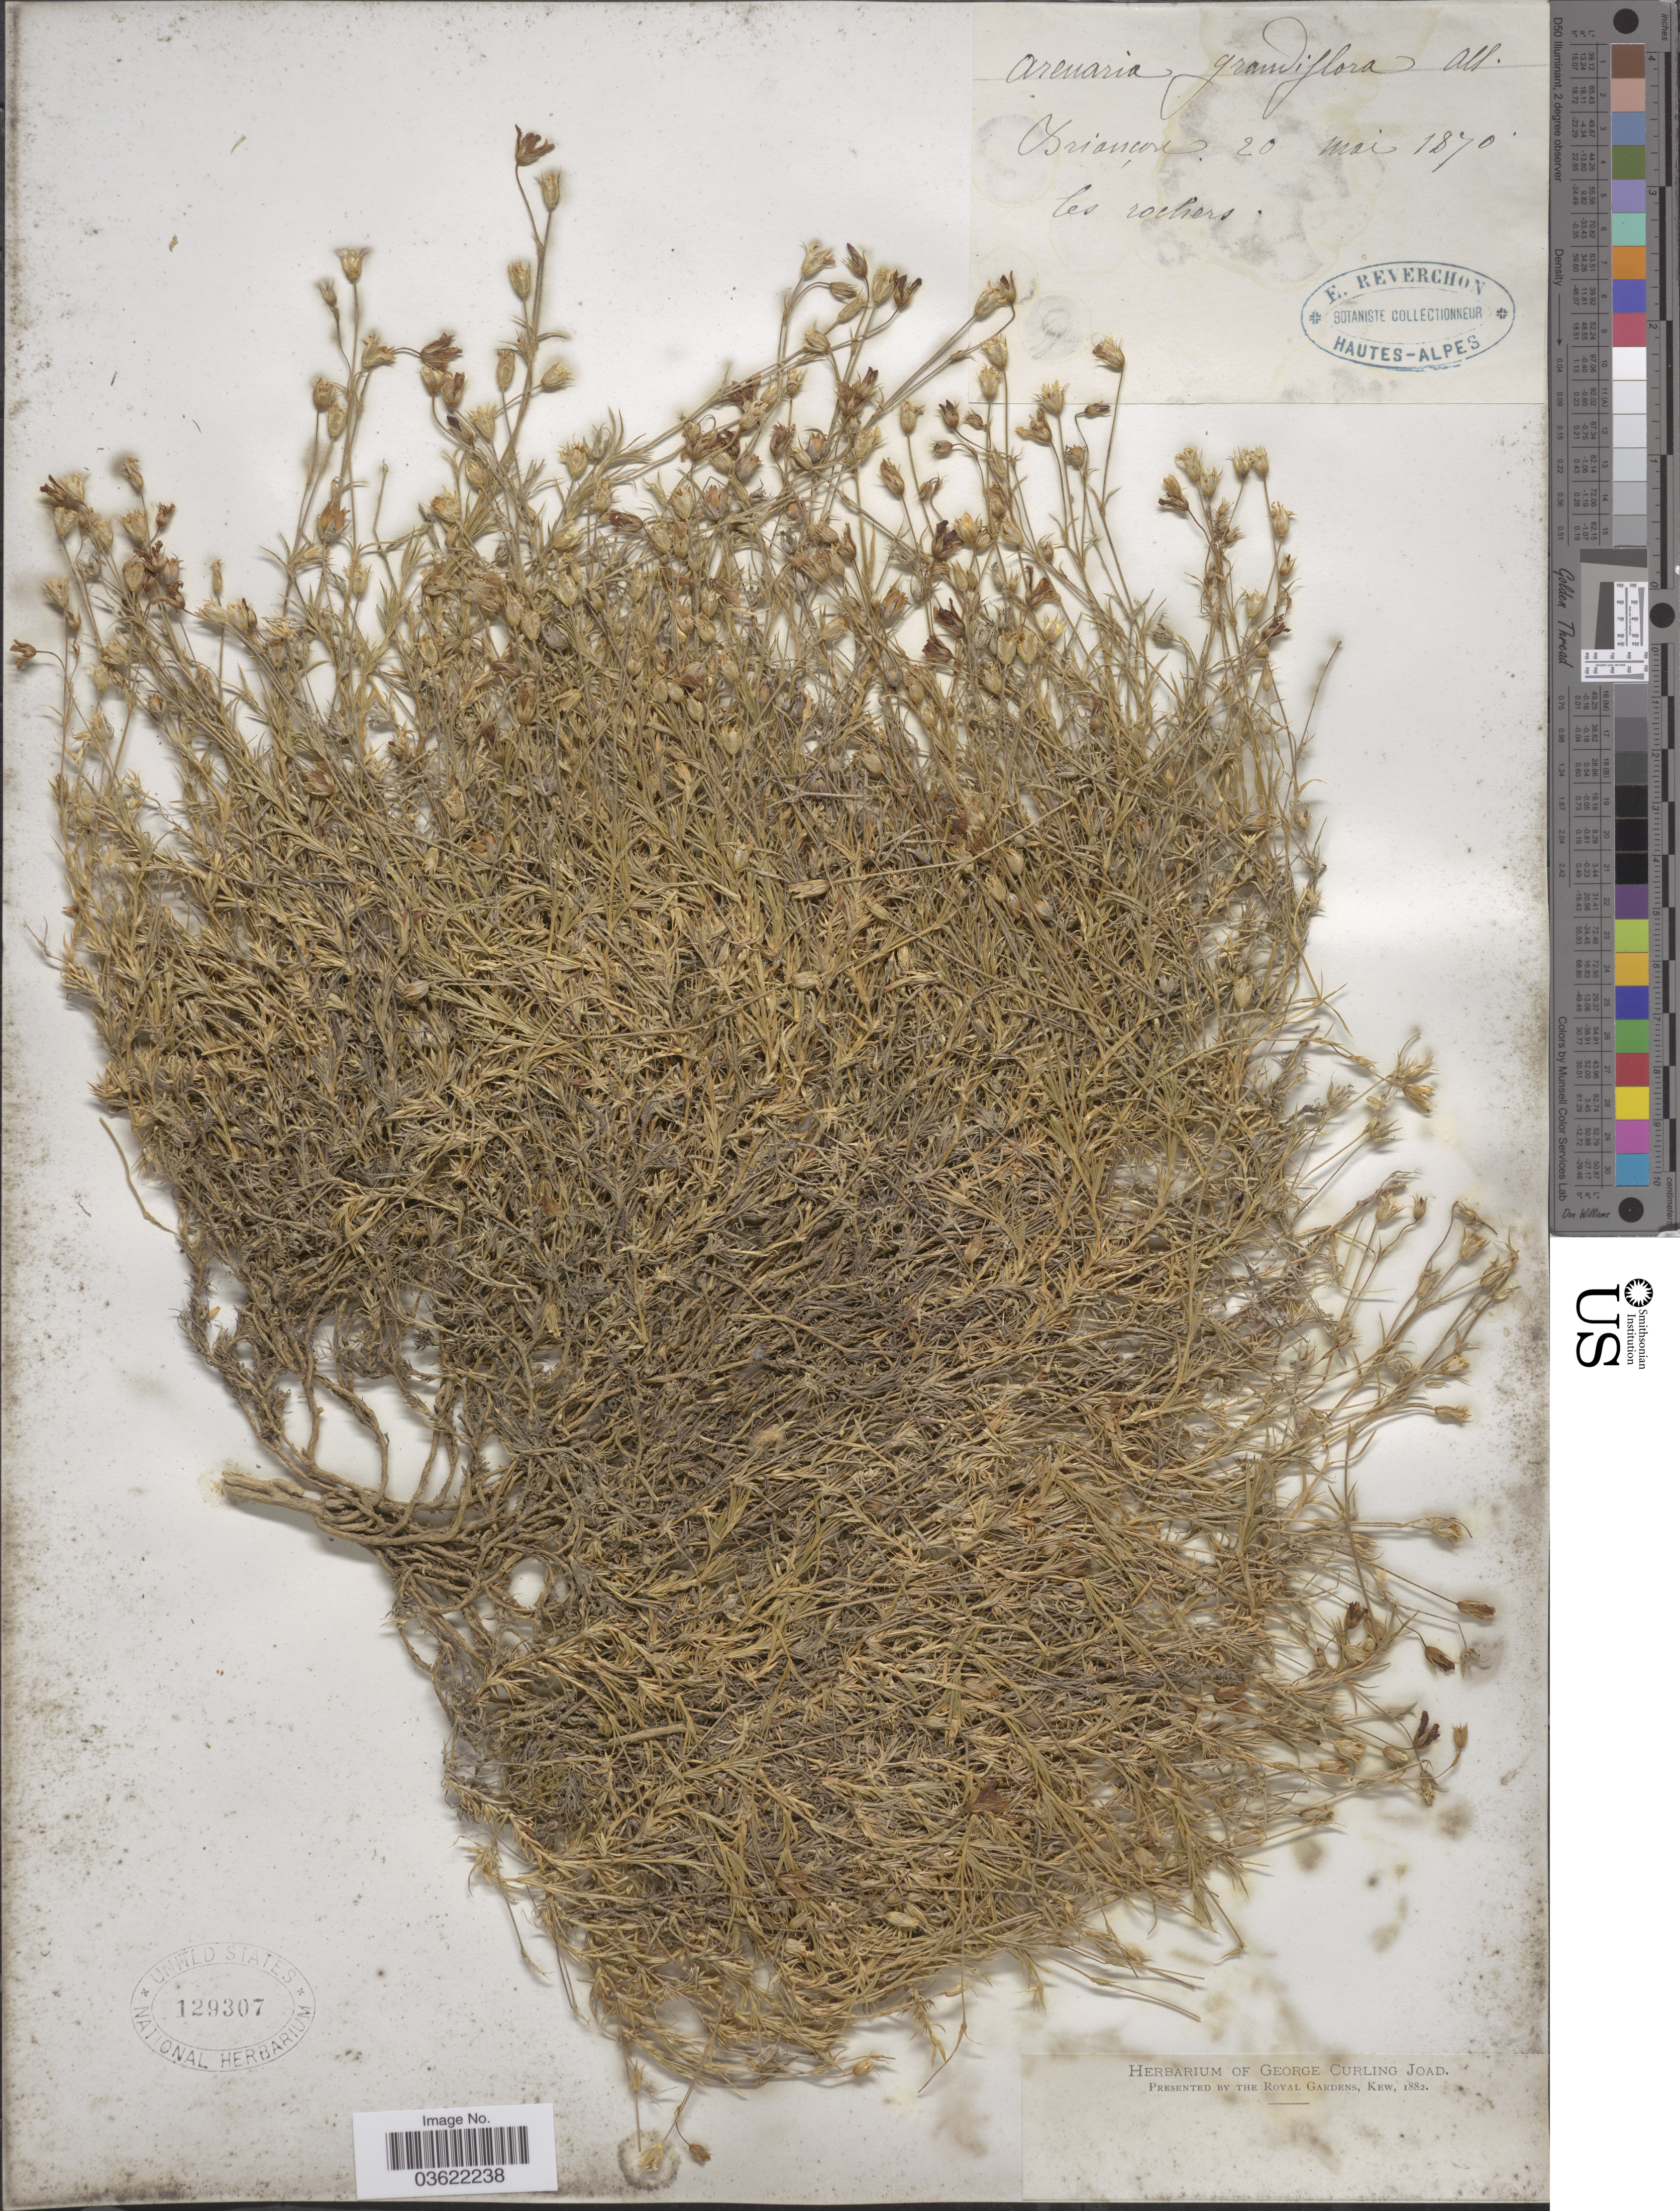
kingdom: Plantae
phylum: Tracheophyta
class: Magnoliopsida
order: Caryophyllales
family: Caryophyllaceae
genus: Arenaria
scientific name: Arenaria grandiflora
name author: L.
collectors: E. Reverchon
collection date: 1870-05-20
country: France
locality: Riancon.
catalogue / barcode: US 129307